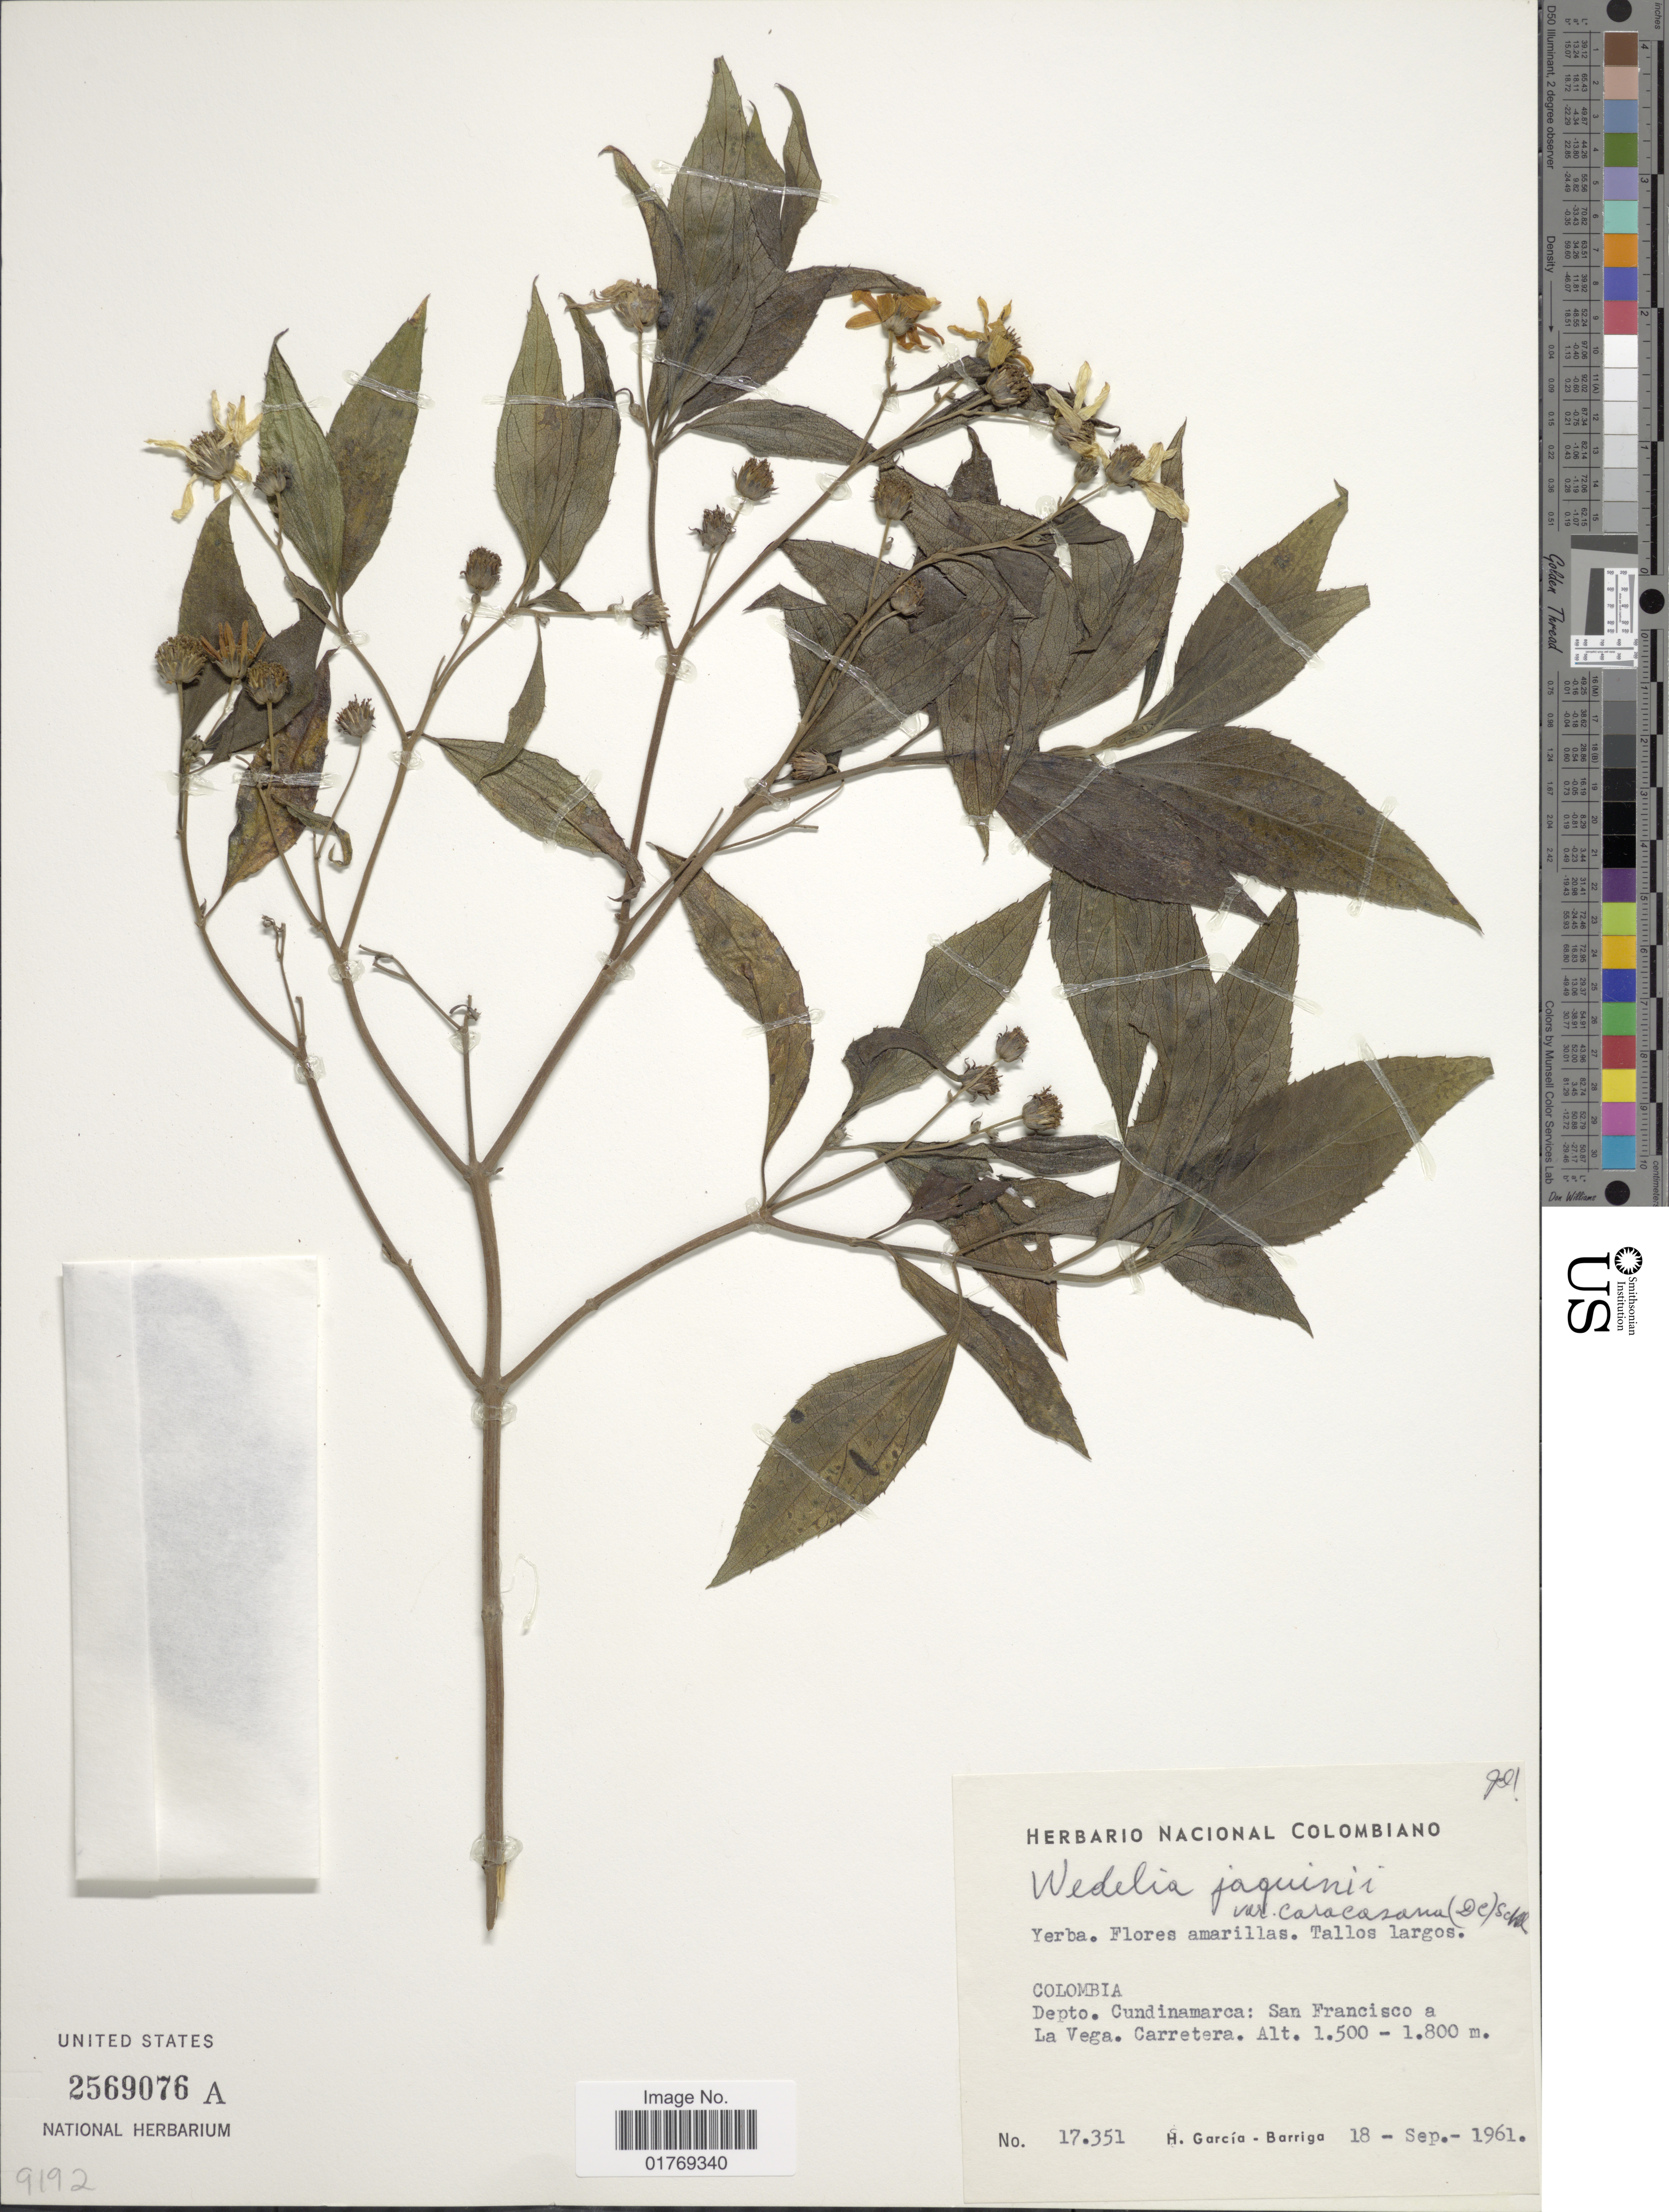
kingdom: Plantae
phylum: Tracheophyta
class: Magnoliopsida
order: Asterales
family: Asteraceae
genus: Viguiera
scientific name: Viguiera sp.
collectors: H. García Barriga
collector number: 17351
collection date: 1961-09-18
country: Colombia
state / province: Cundinamarca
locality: Colombia. Depto. Cundinamarca: San Francisco a La Vega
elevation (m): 1500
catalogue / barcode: US 2569076A